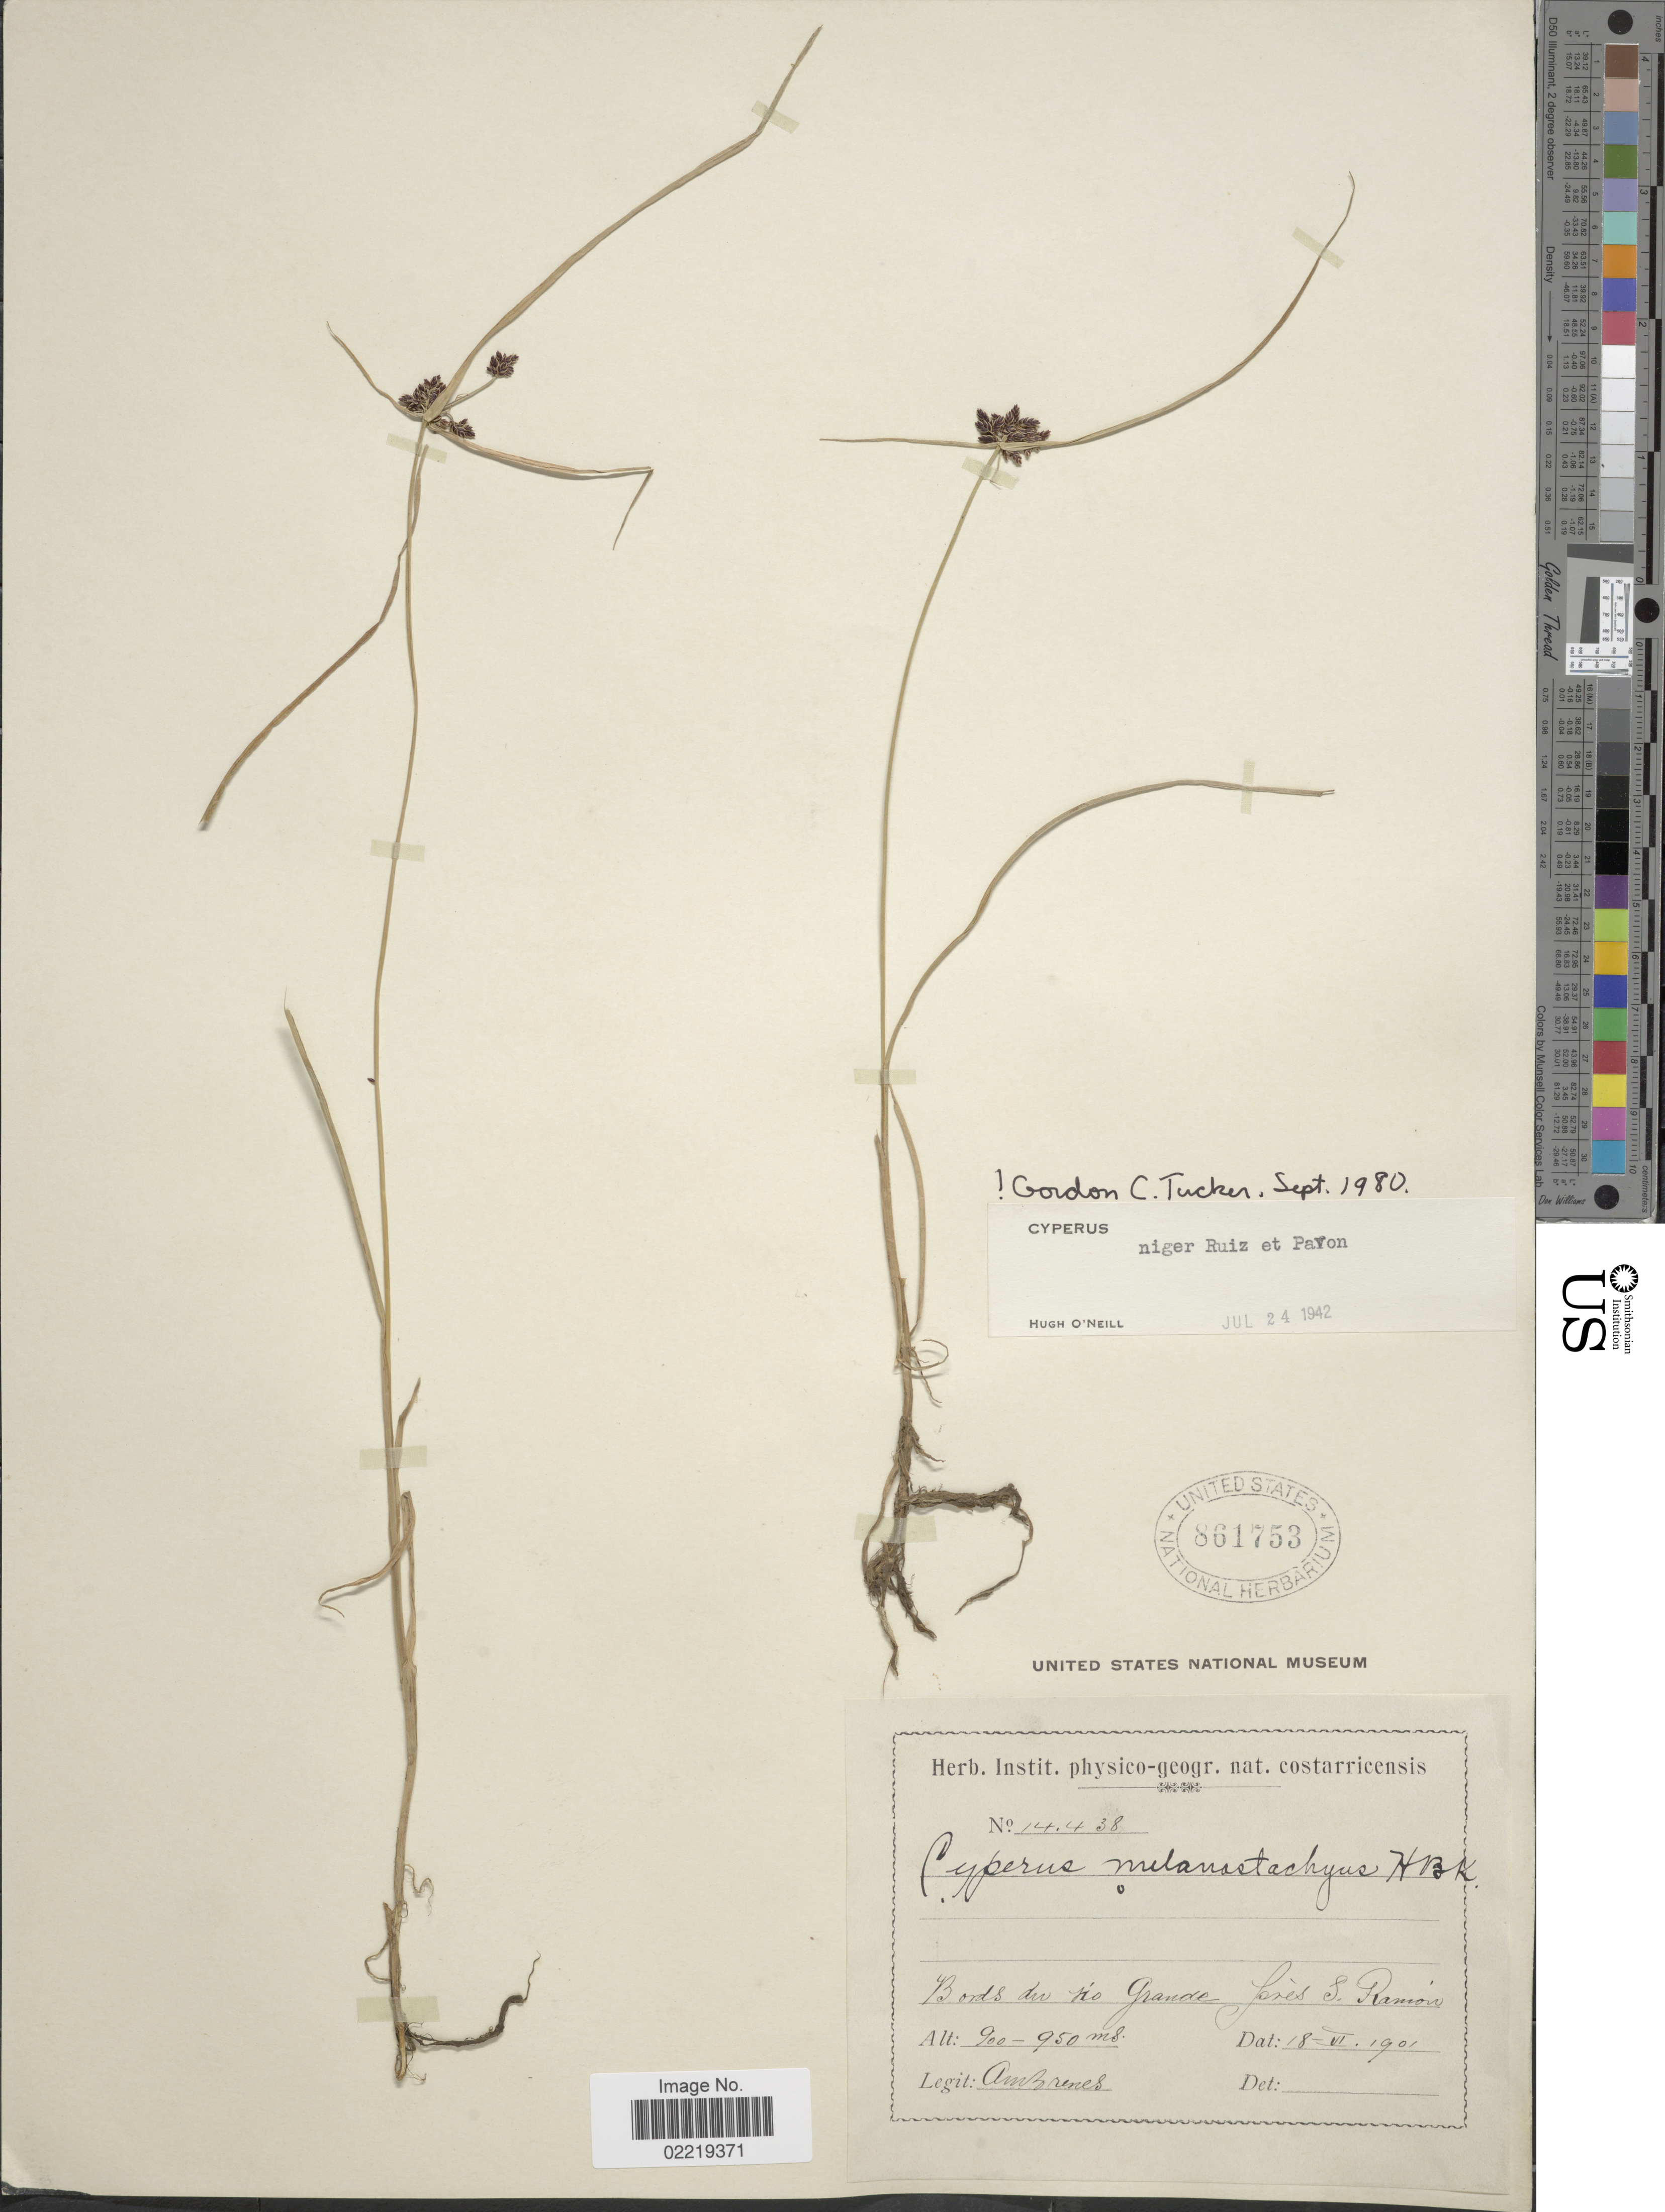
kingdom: Plantae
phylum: Tracheophyta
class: Liliopsida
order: Poales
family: Cyperaceae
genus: Cyperus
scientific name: Cyperus niger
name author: Ruiz & Pav.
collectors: A. Brenes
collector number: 14438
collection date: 1901-07-18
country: Costa Rica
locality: Bordes du rio Grande, pres S. Ramon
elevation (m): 900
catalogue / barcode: US 861753